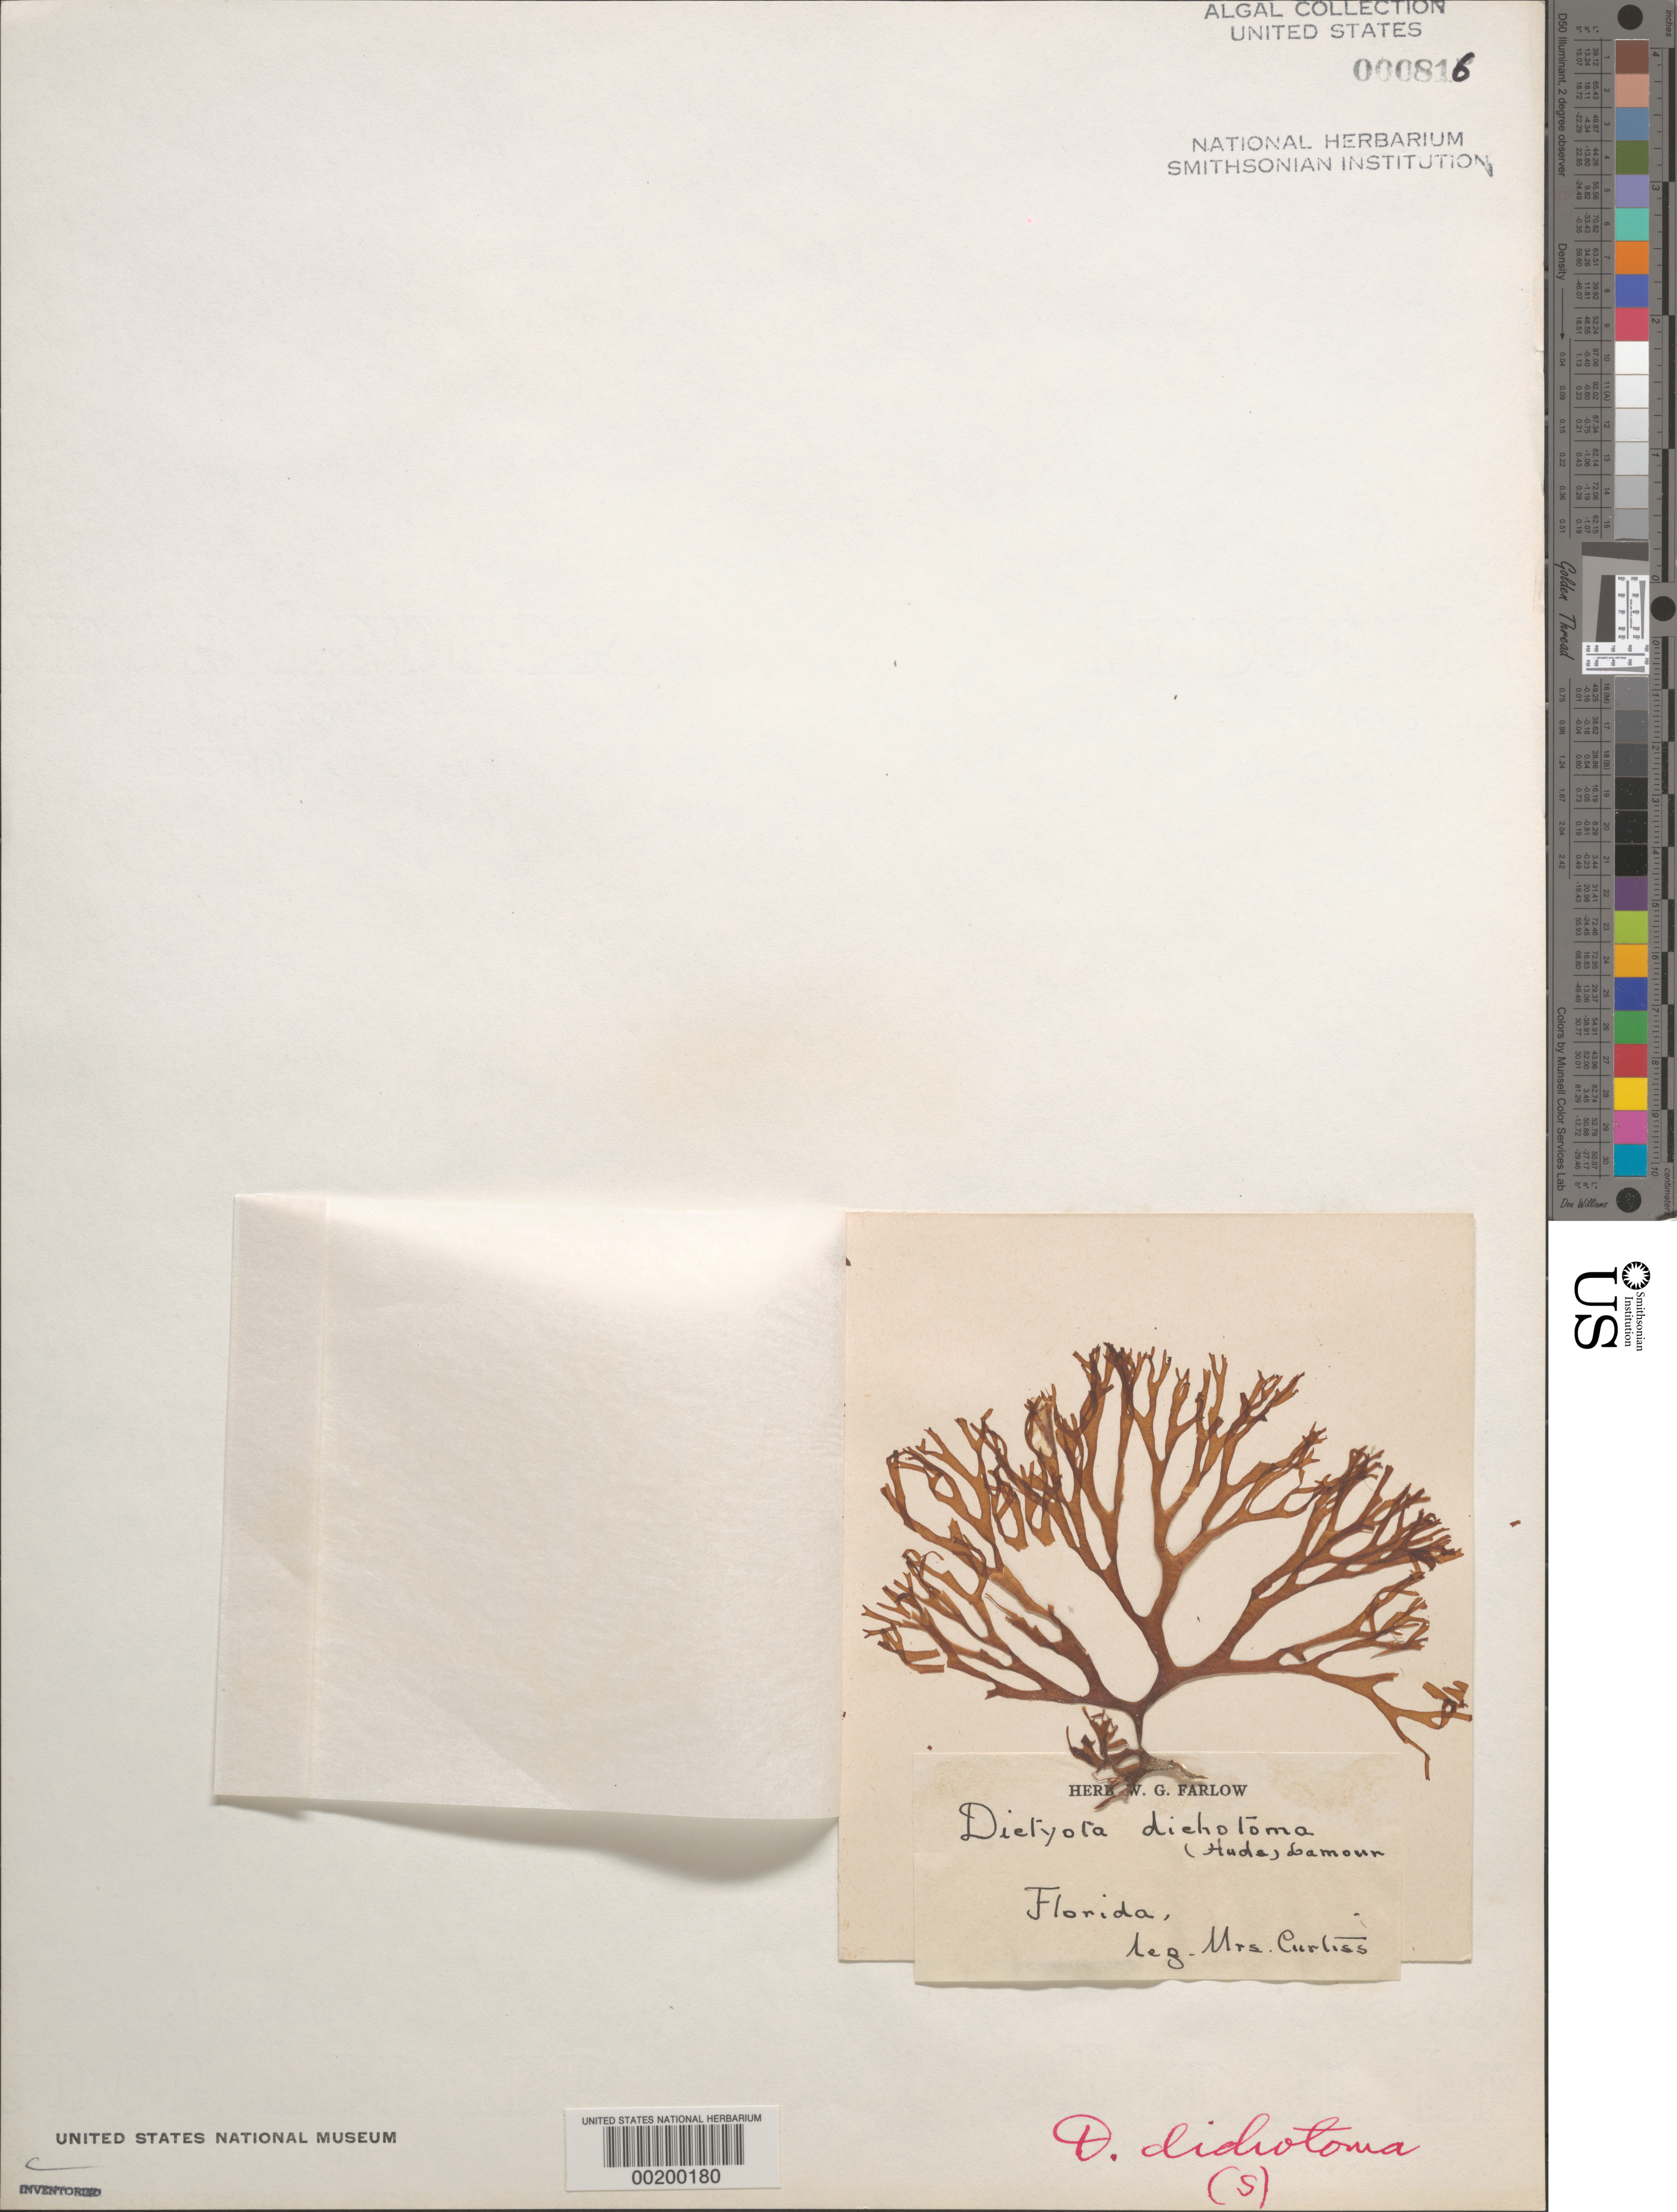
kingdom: Chromista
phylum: Ochrophyta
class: Phaeophyceae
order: Dictyotales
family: Dictyotaceae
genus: Dictyota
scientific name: Dictyota dichotoma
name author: (Huds.) J.V.Lamouroux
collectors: F. A. Curtiss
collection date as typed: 18--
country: United States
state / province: Florida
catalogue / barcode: US 816